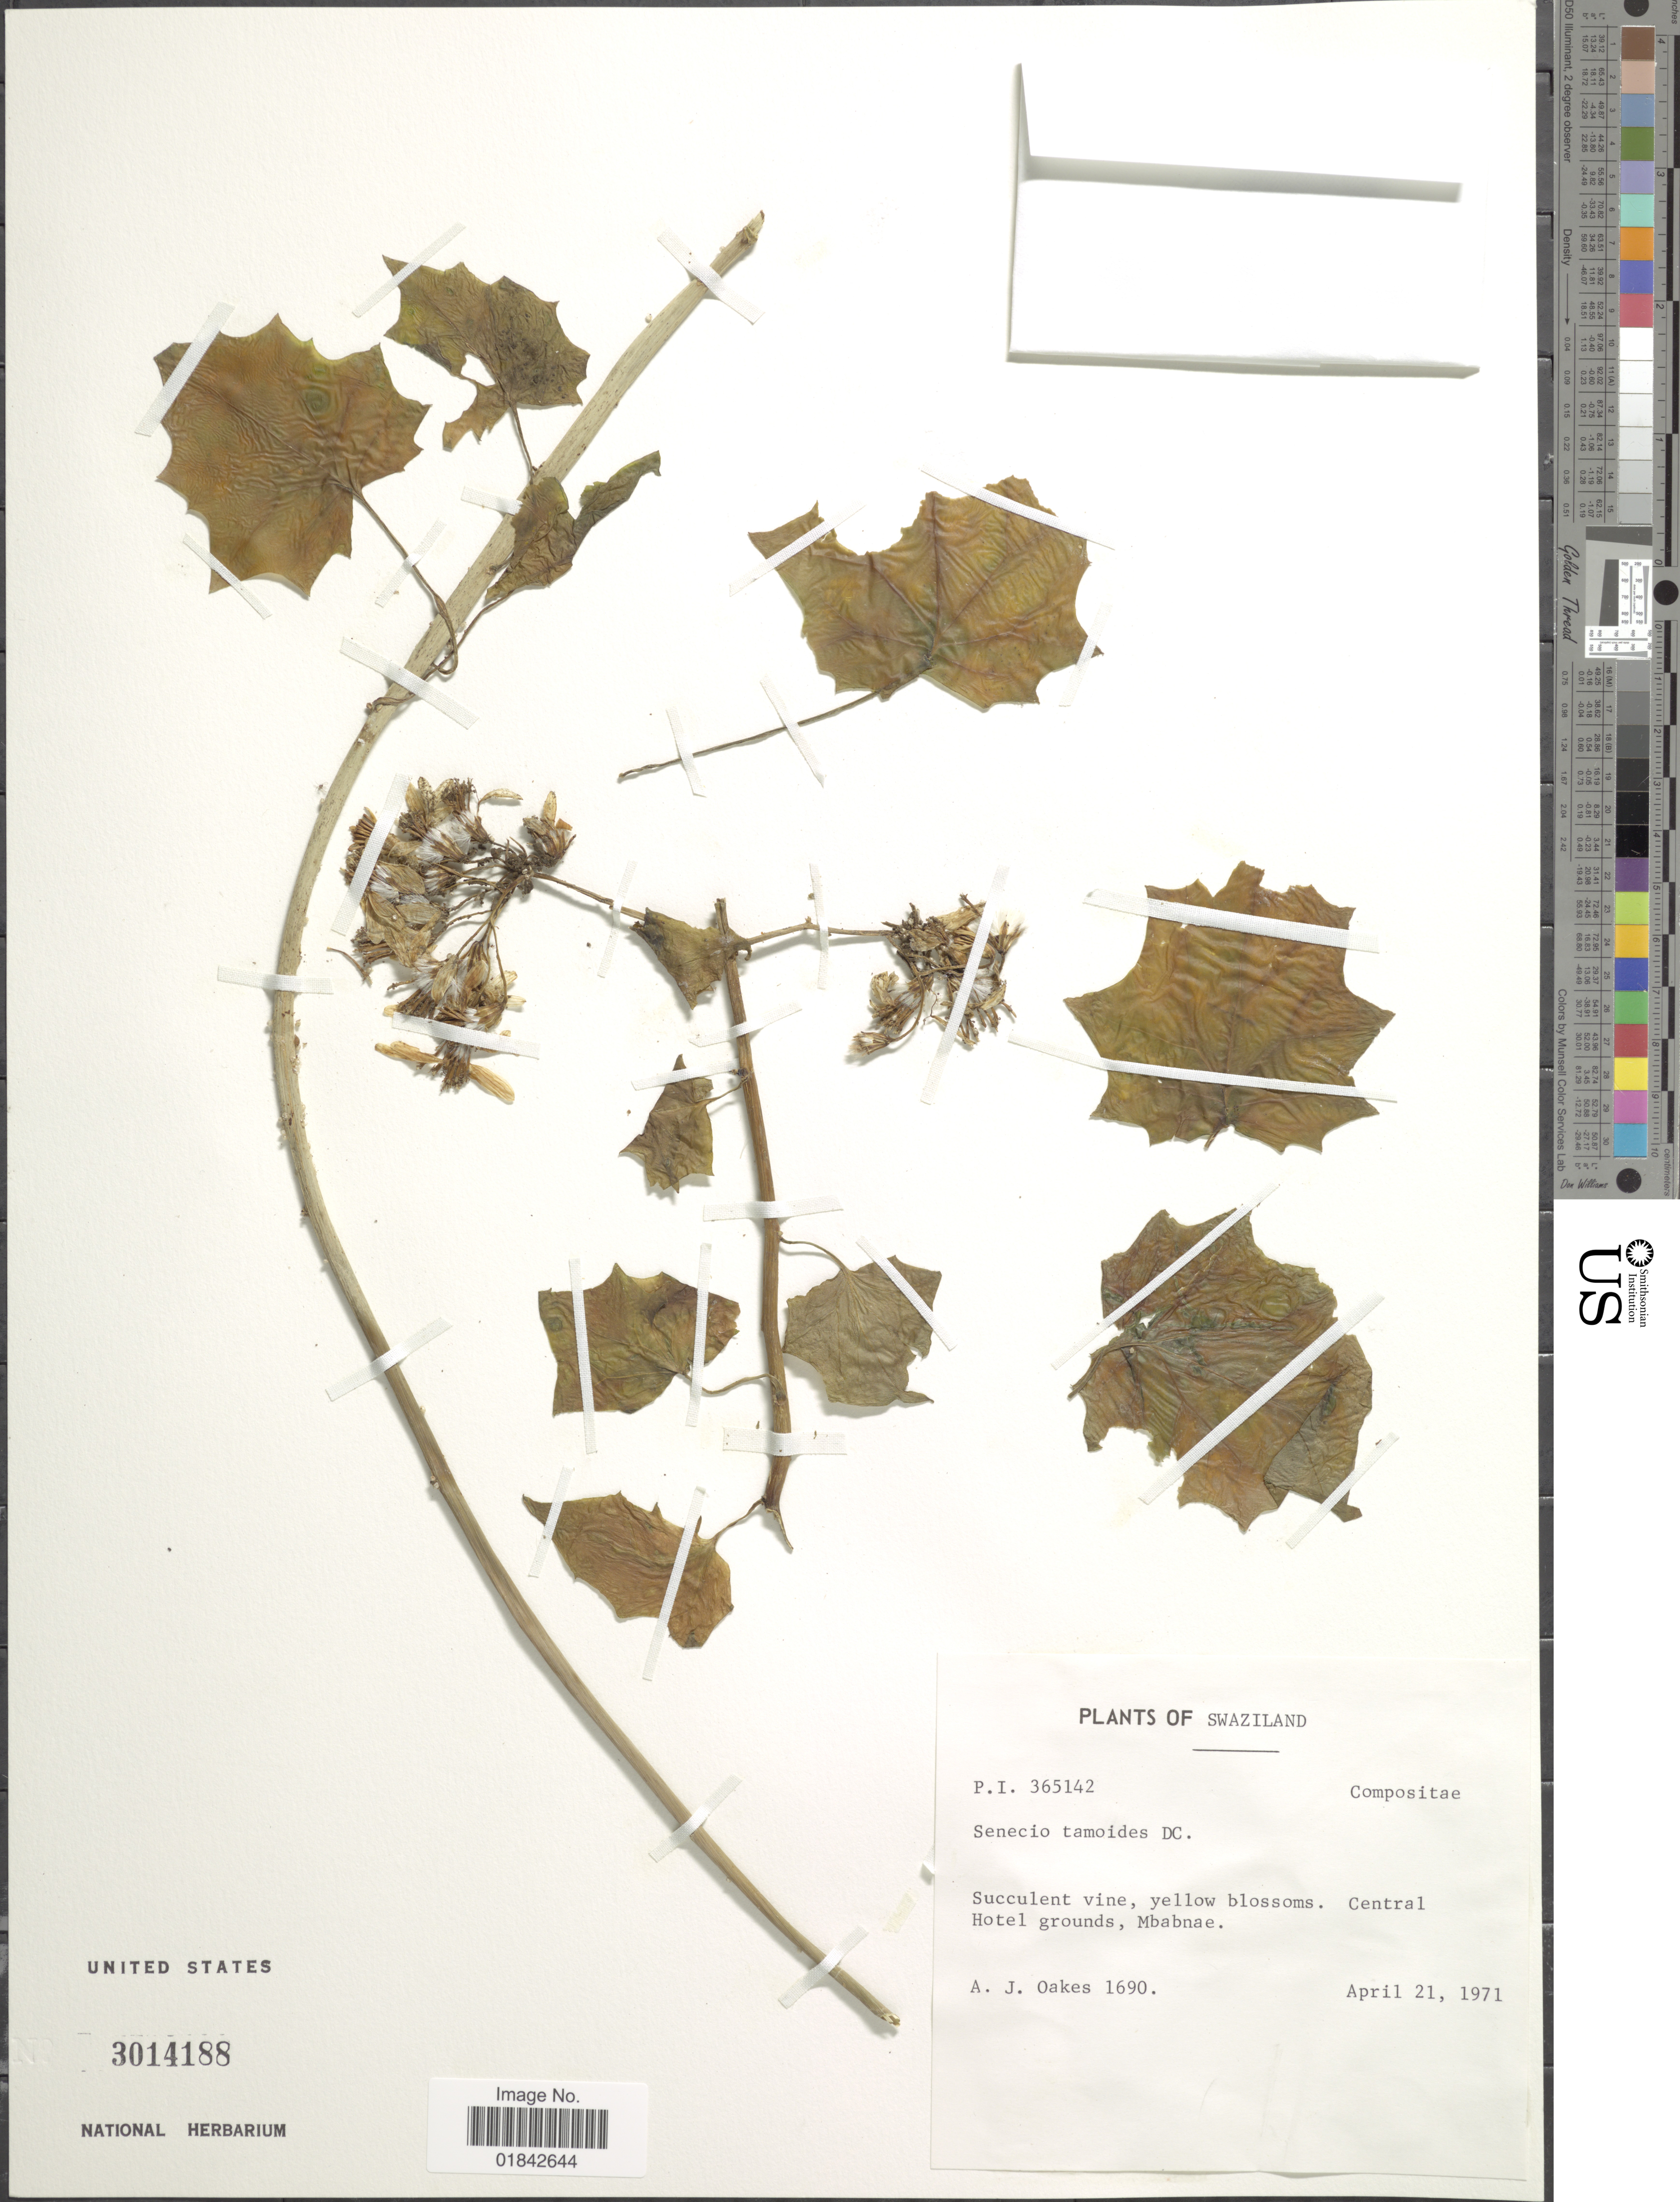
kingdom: Plantae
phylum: Tracheophyta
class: Magnoliopsida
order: Asterales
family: Asteraceae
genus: Senecio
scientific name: Senecio tamoides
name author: DC.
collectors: A. Oakes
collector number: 1690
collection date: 1971-04-21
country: Eswatini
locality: Swaziland, Centra; Hotel grounds, Mbabnae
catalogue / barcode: US 3014188